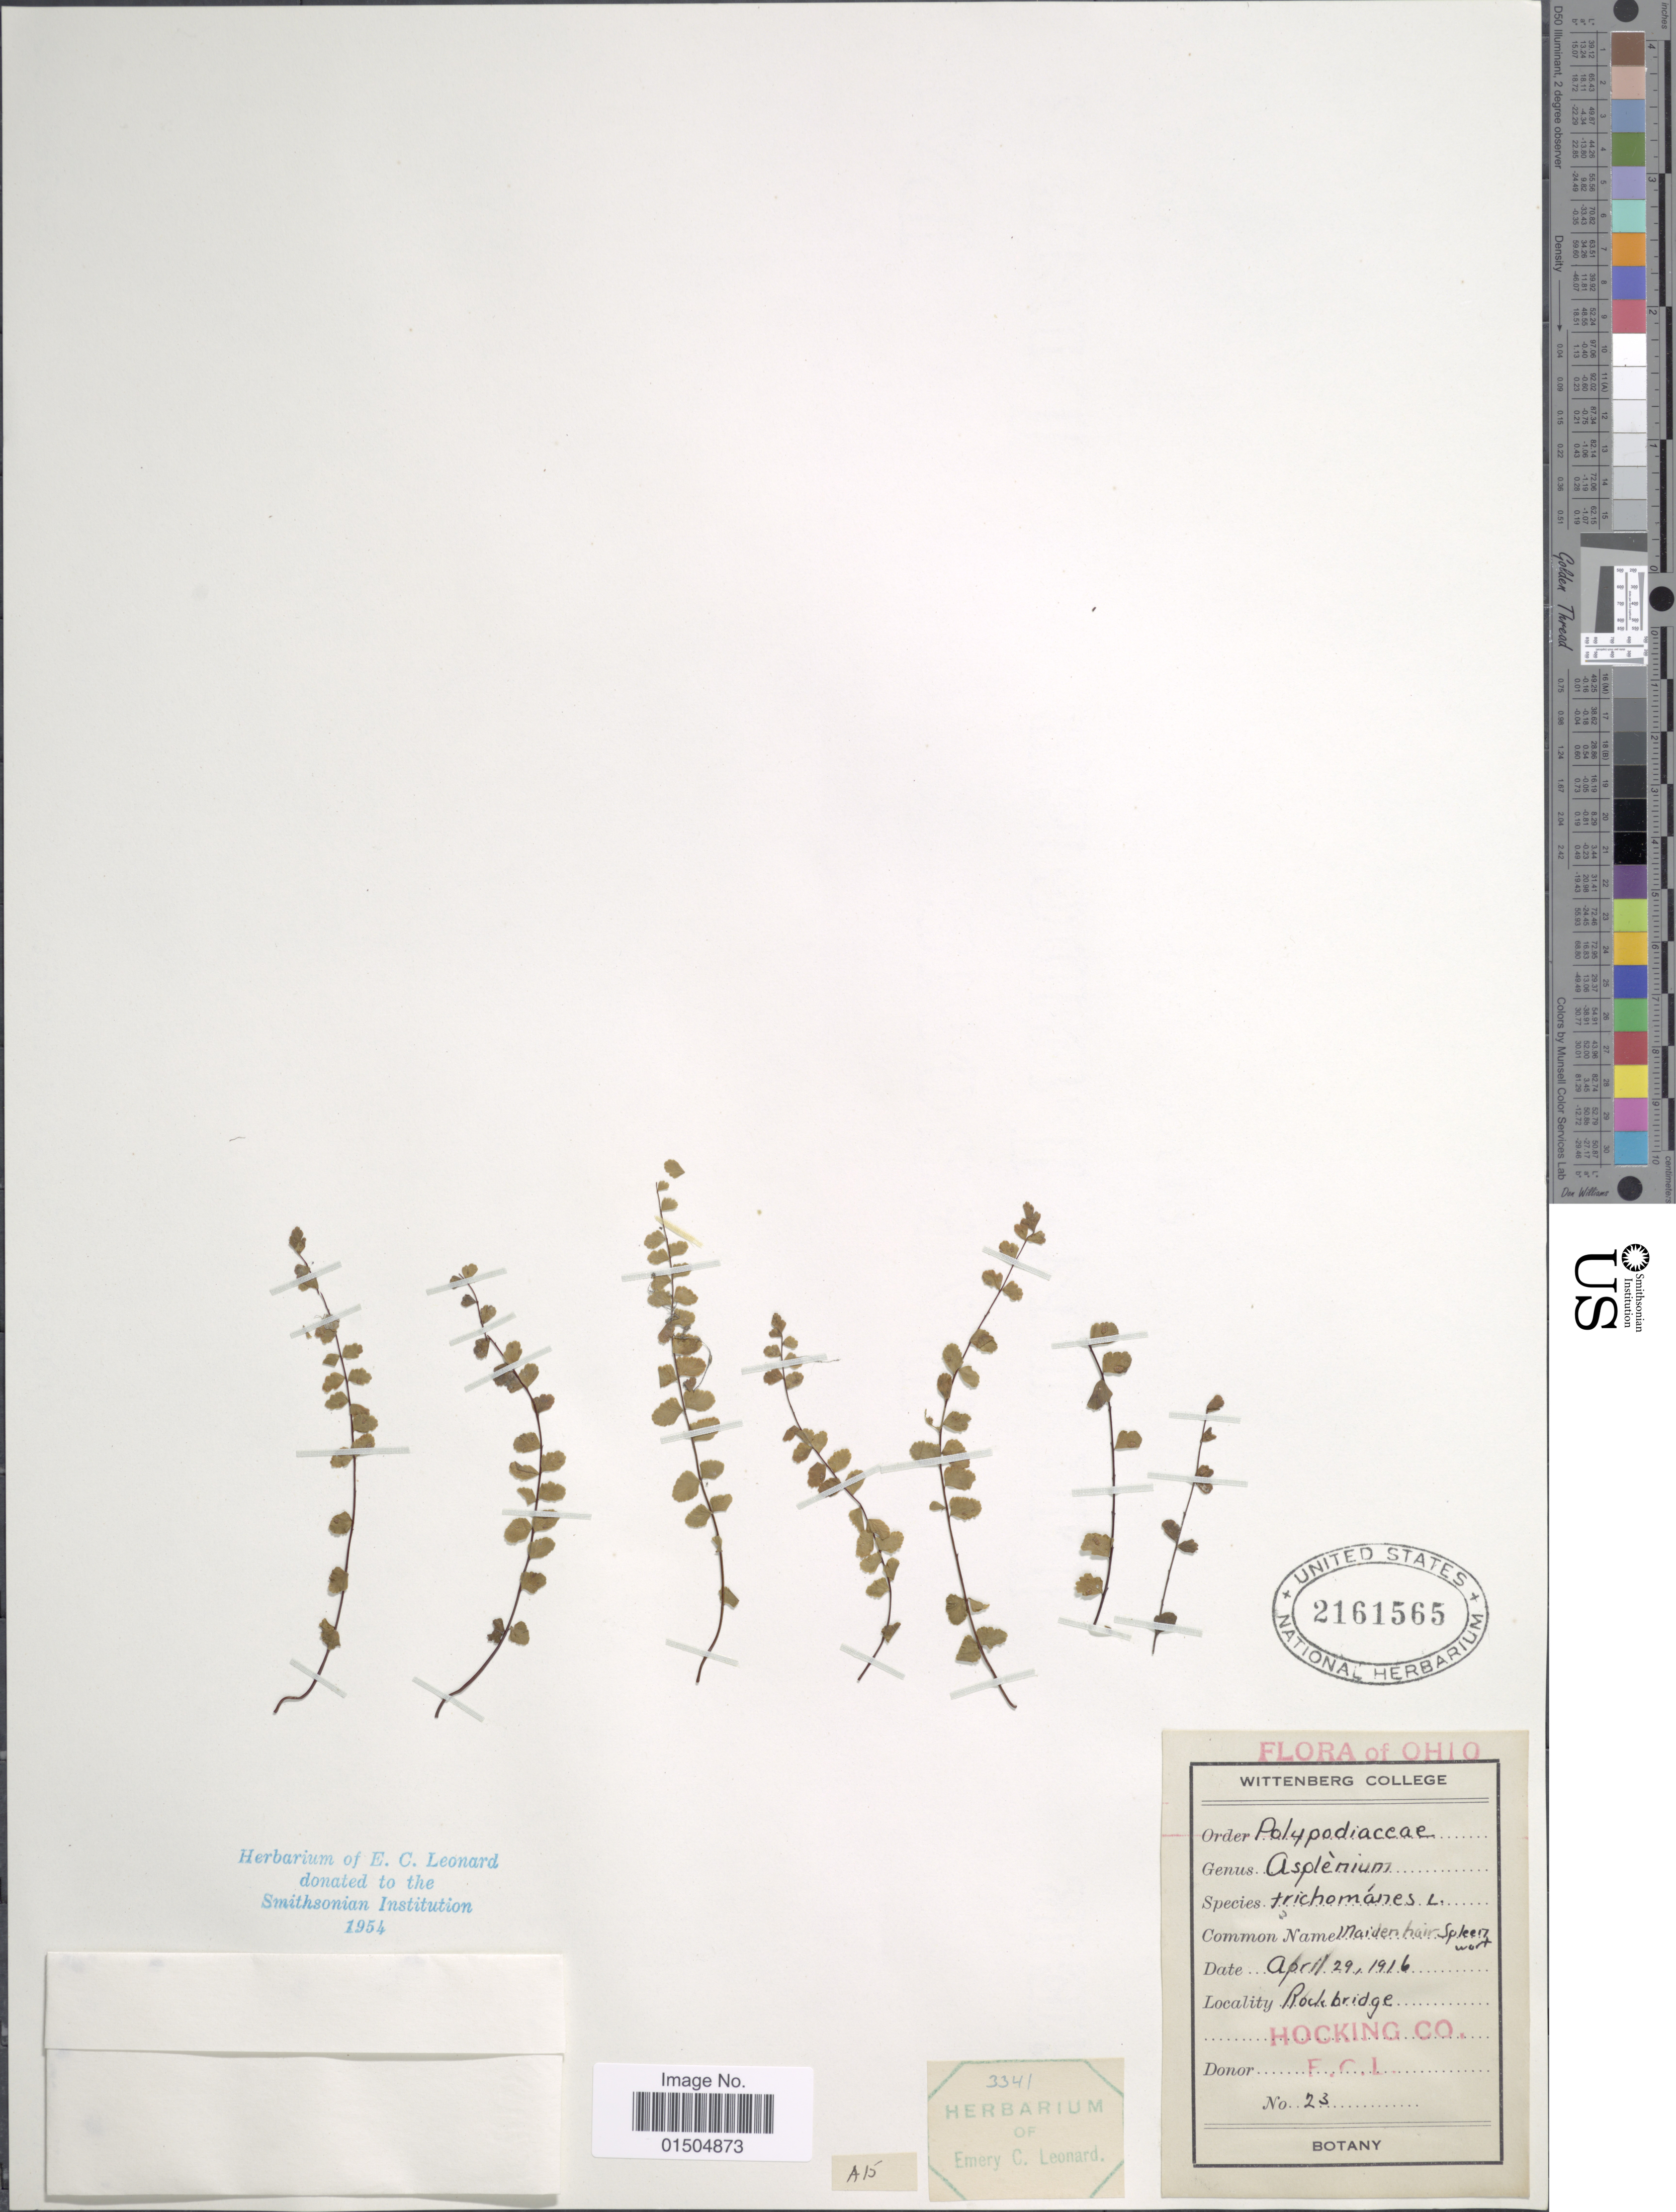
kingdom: Plantae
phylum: Tracheophyta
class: Polypodiopsida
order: Polypodiales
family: Aspleniaceae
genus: Asplenium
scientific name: Asplenium trichomanes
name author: L.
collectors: E. C. Leonard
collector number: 23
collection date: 1916-04-29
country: United States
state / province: Ohio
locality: Rock bridge. Hocking Co.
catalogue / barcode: US 2161565